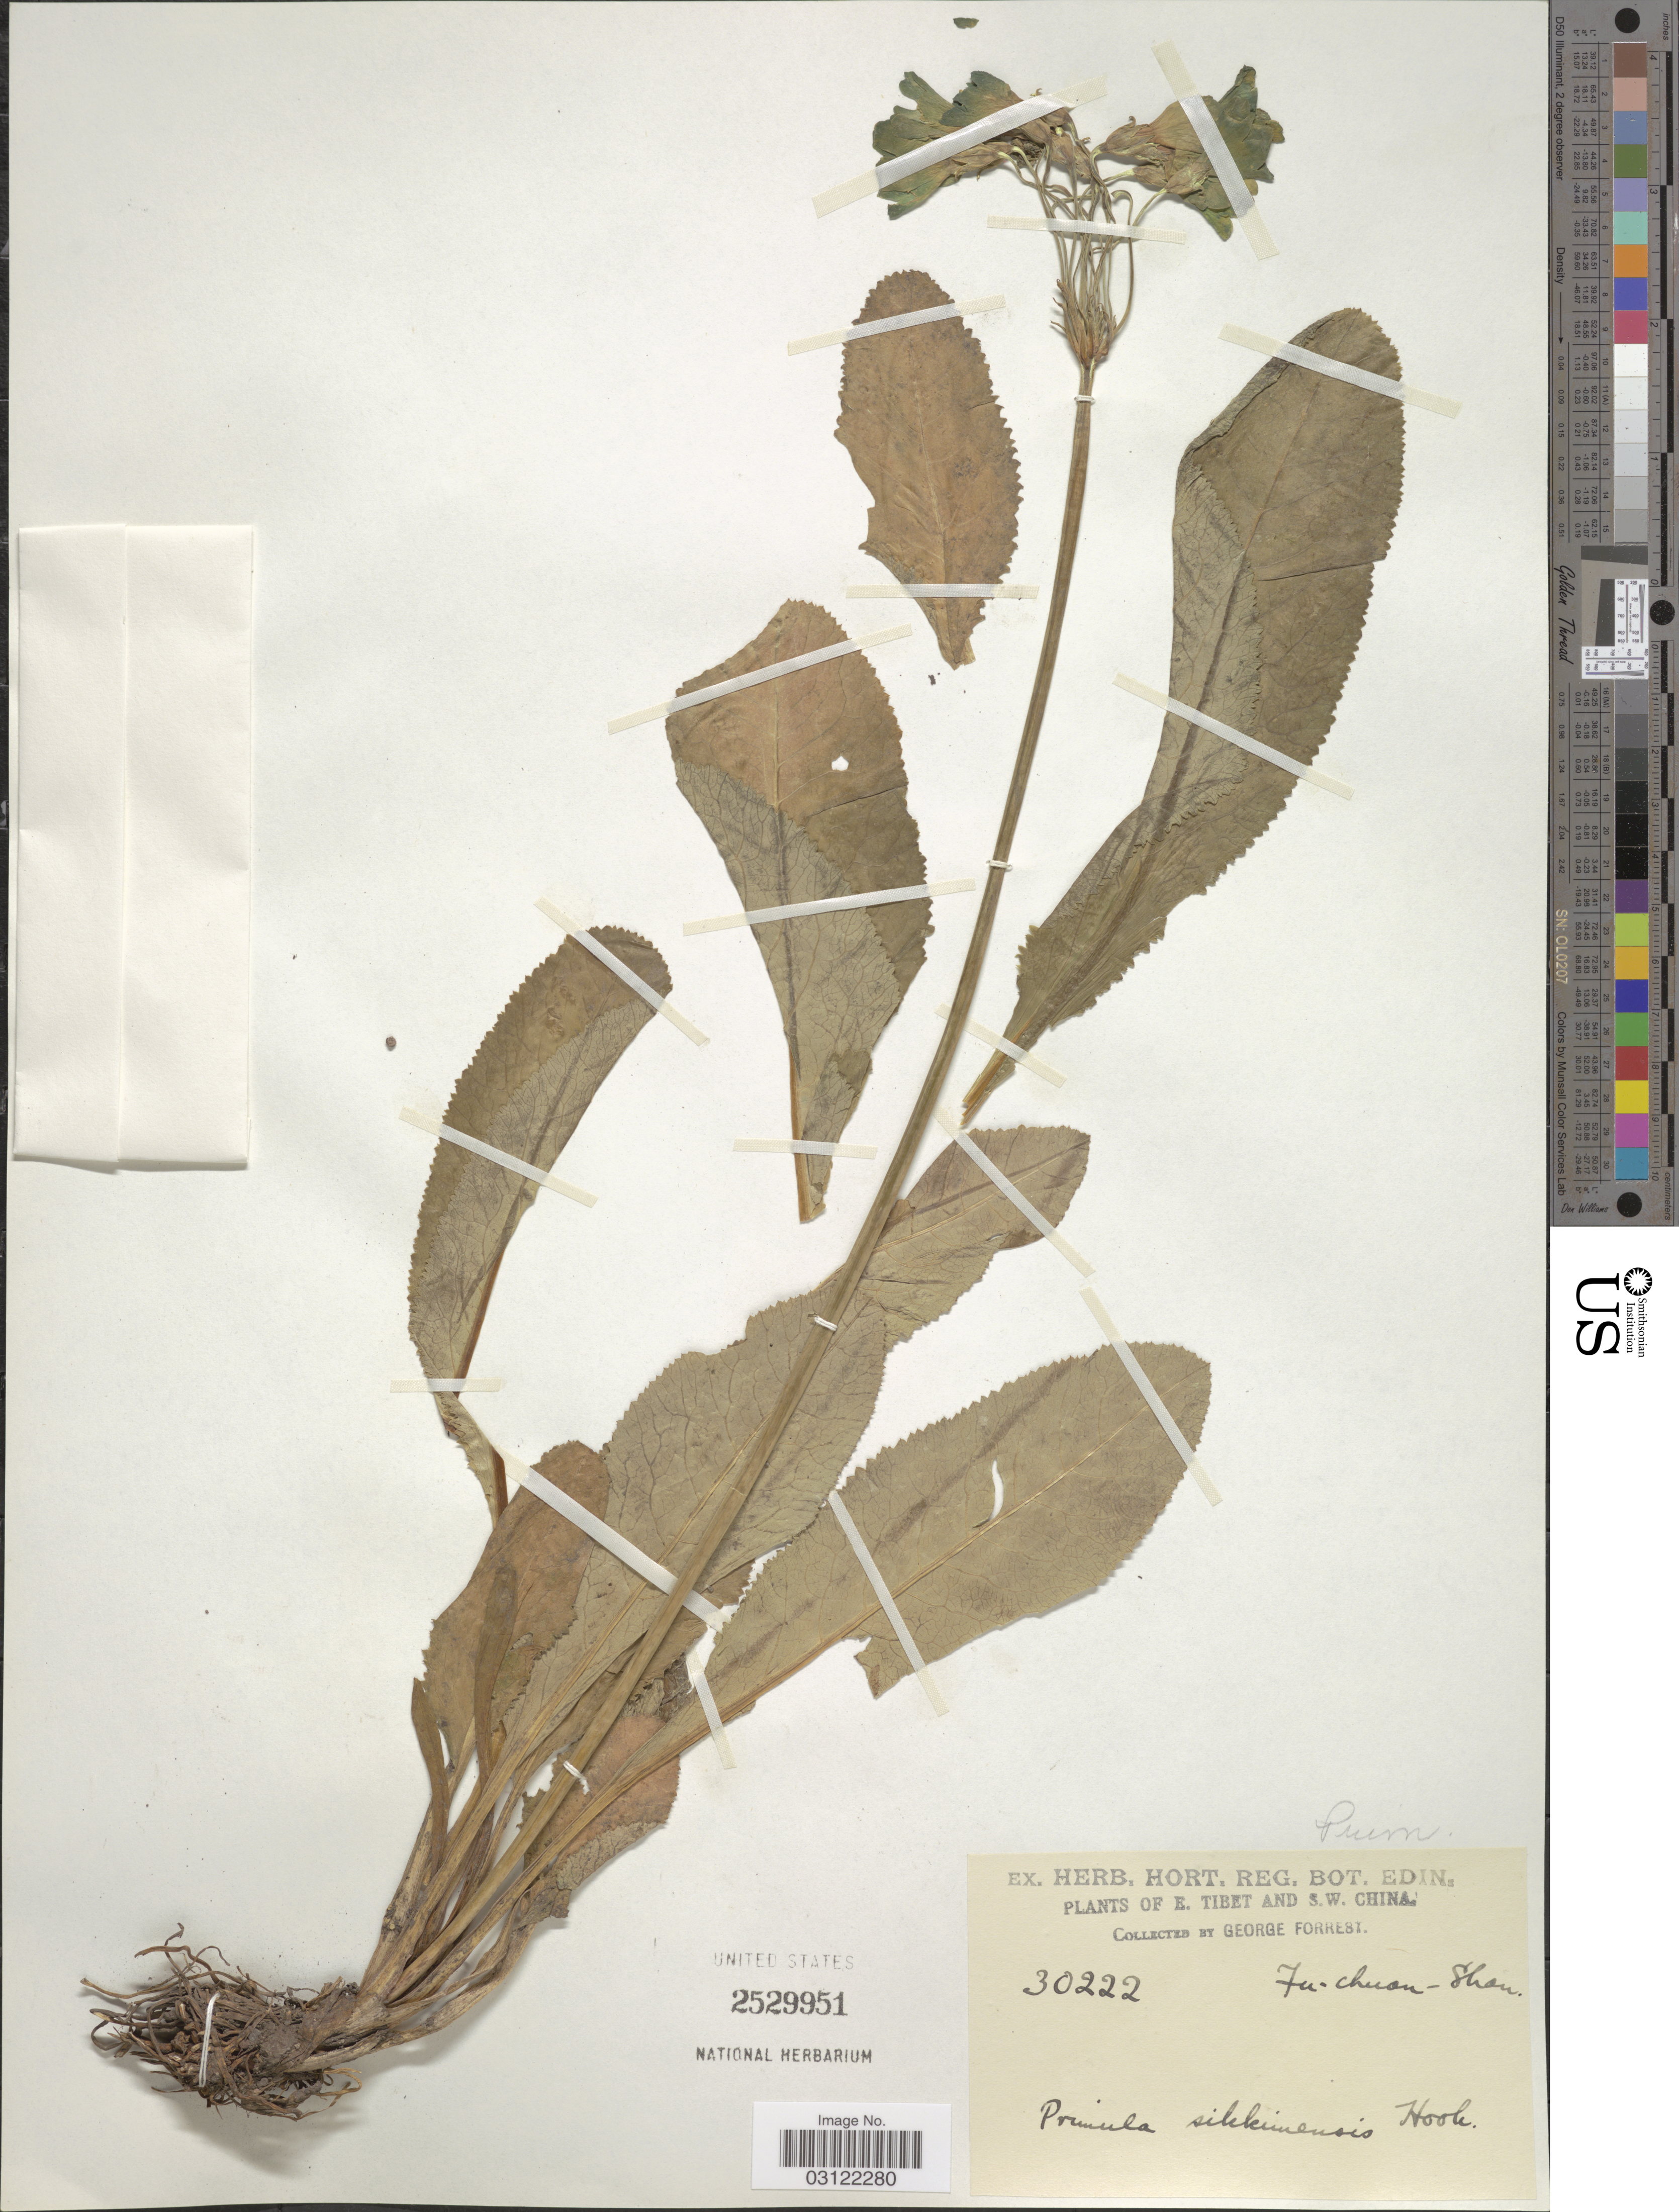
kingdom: Plantae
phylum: Tracheophyta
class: Magnoliopsida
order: Ericales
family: Primulaceae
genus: Primula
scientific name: Primula sikkimensis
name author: Hook.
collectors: G. Forrest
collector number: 30222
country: China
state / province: Xizang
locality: E. Tibet and S. W. China. Fu-chuan-Shan.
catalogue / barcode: US 2529951